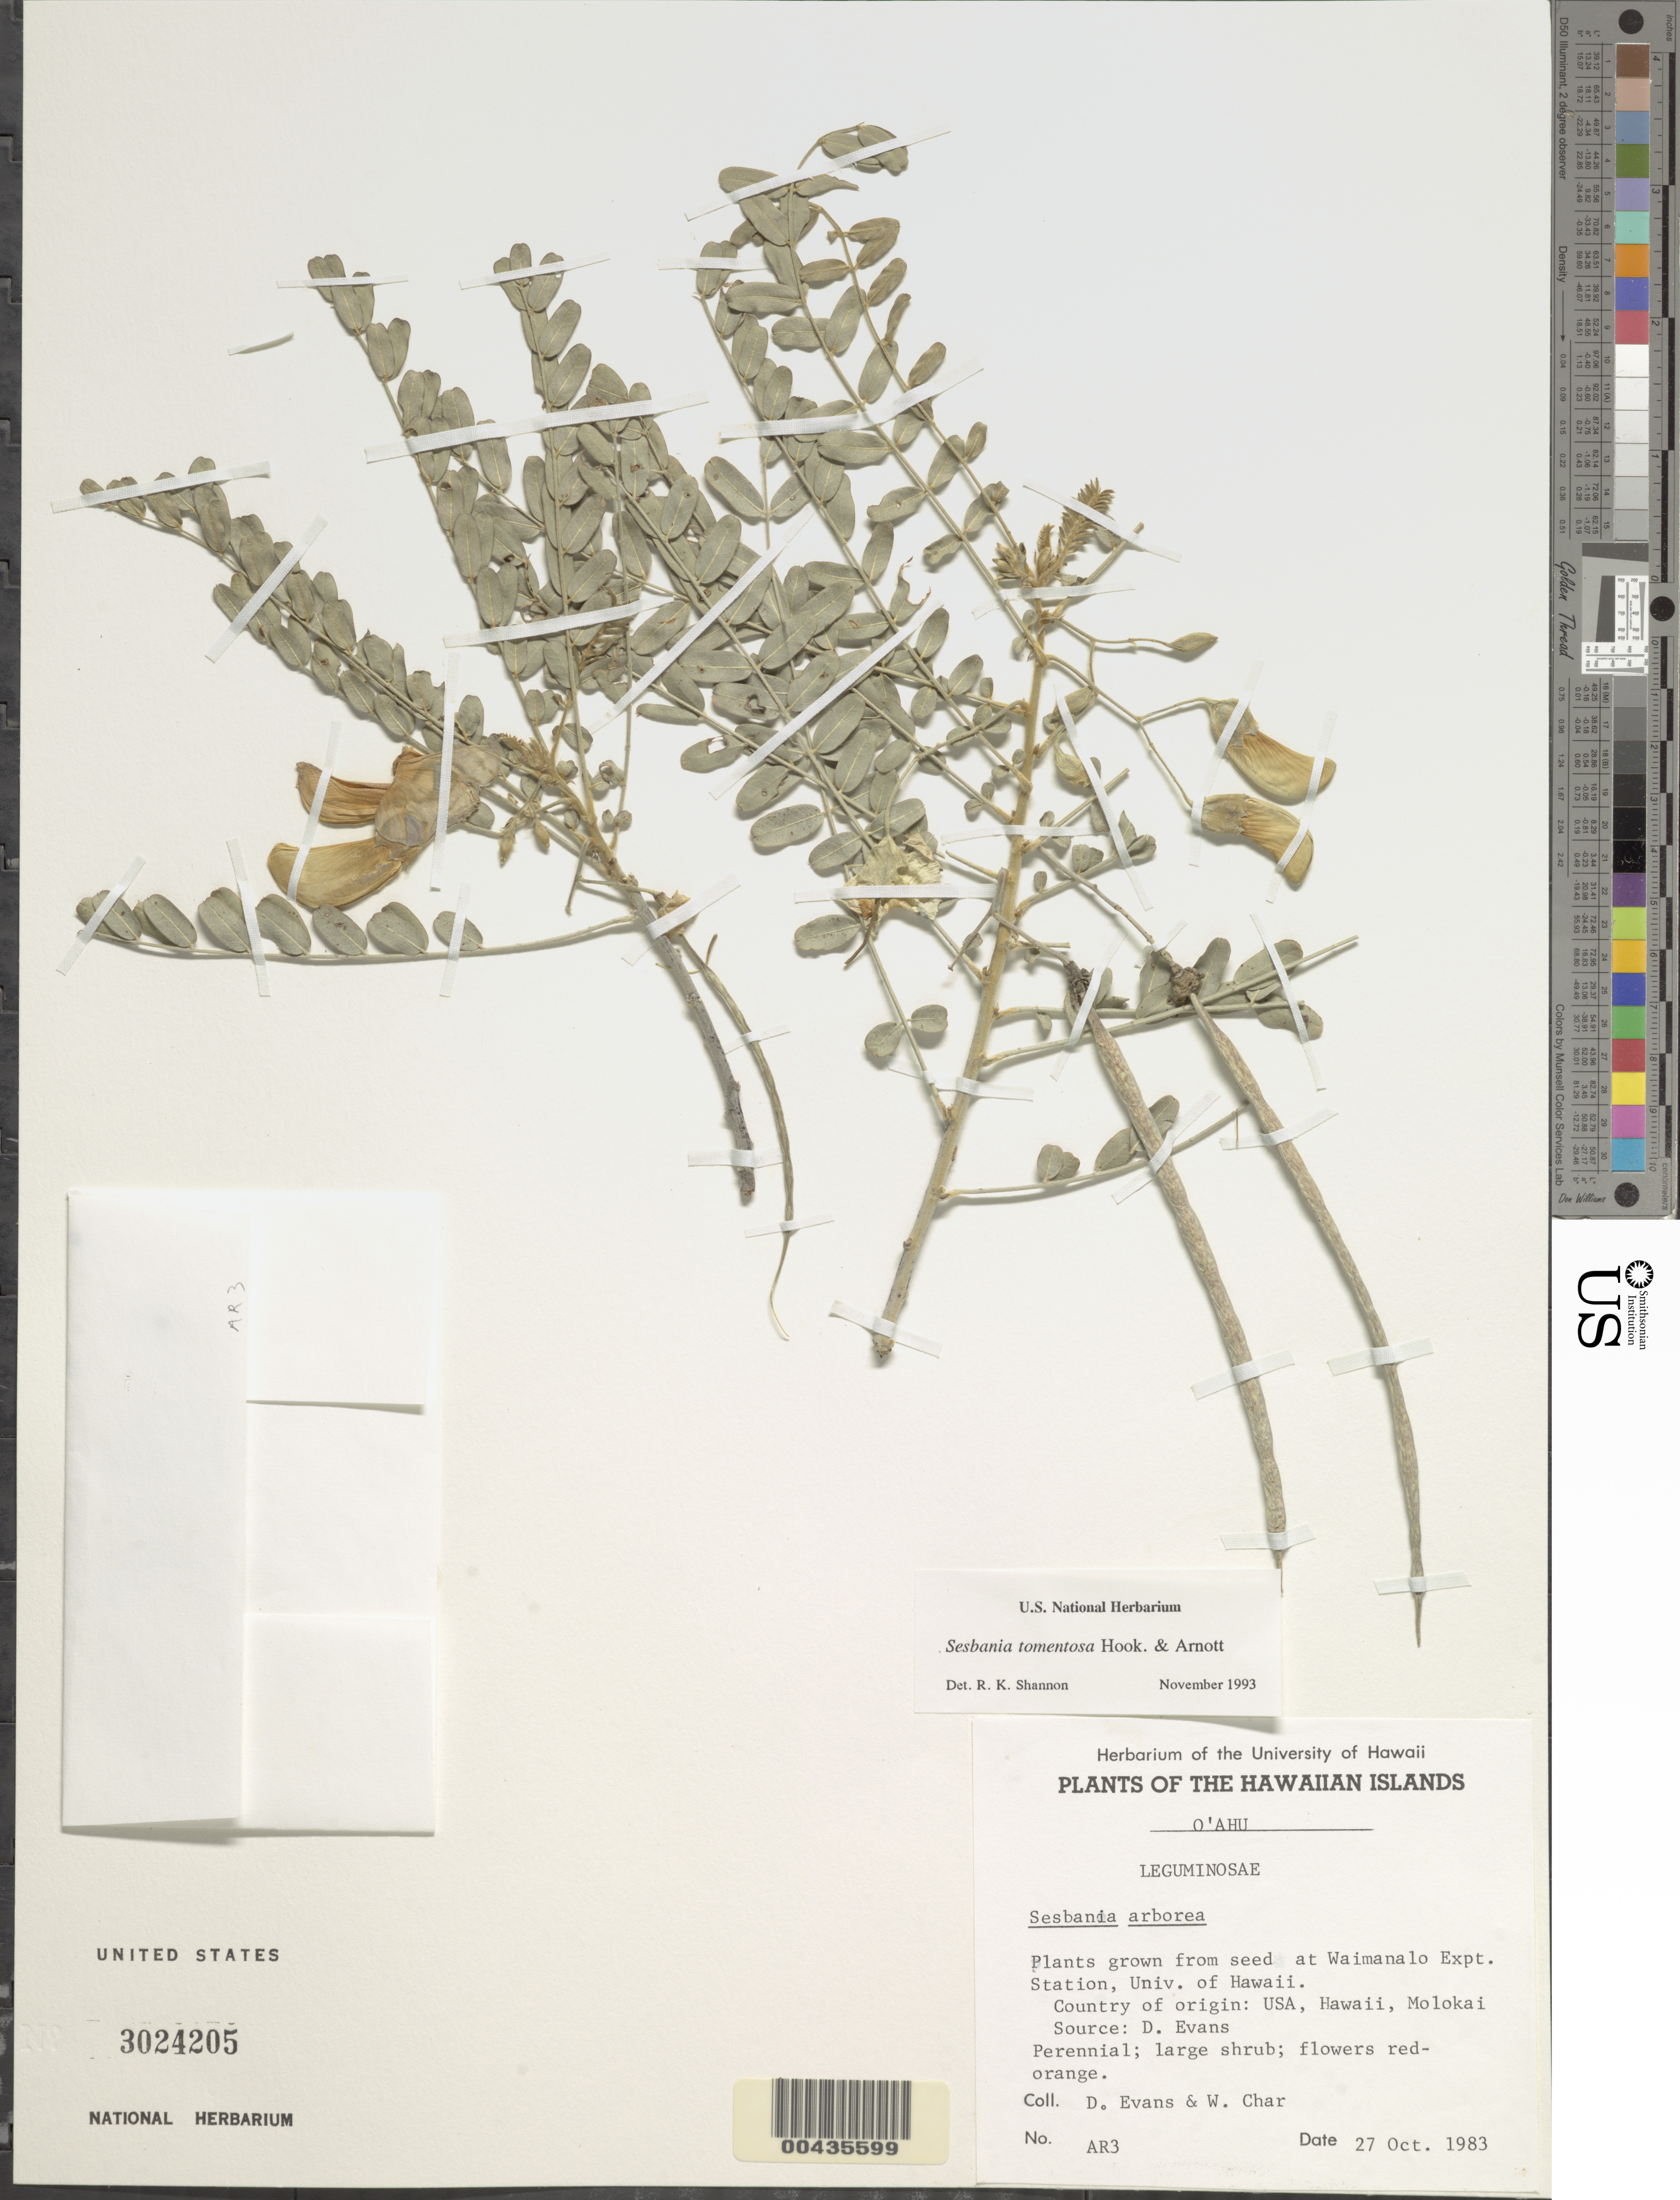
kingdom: Plantae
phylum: Tracheophyta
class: Magnoliopsida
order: Fabales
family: Fabaceae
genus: Sesbania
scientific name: Sesbania tomentosa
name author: Hook. & Arn.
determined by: Shannon, R. K., (UNITED STATES)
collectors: D. Evans & W. Char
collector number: AR3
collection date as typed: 27 Oct 1983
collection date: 1983-10-27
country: United States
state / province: Hawaii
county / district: Honolulu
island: Oahu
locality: Waimanalo Expt. Station, Univ. of Hawaii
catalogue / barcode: US 3024205